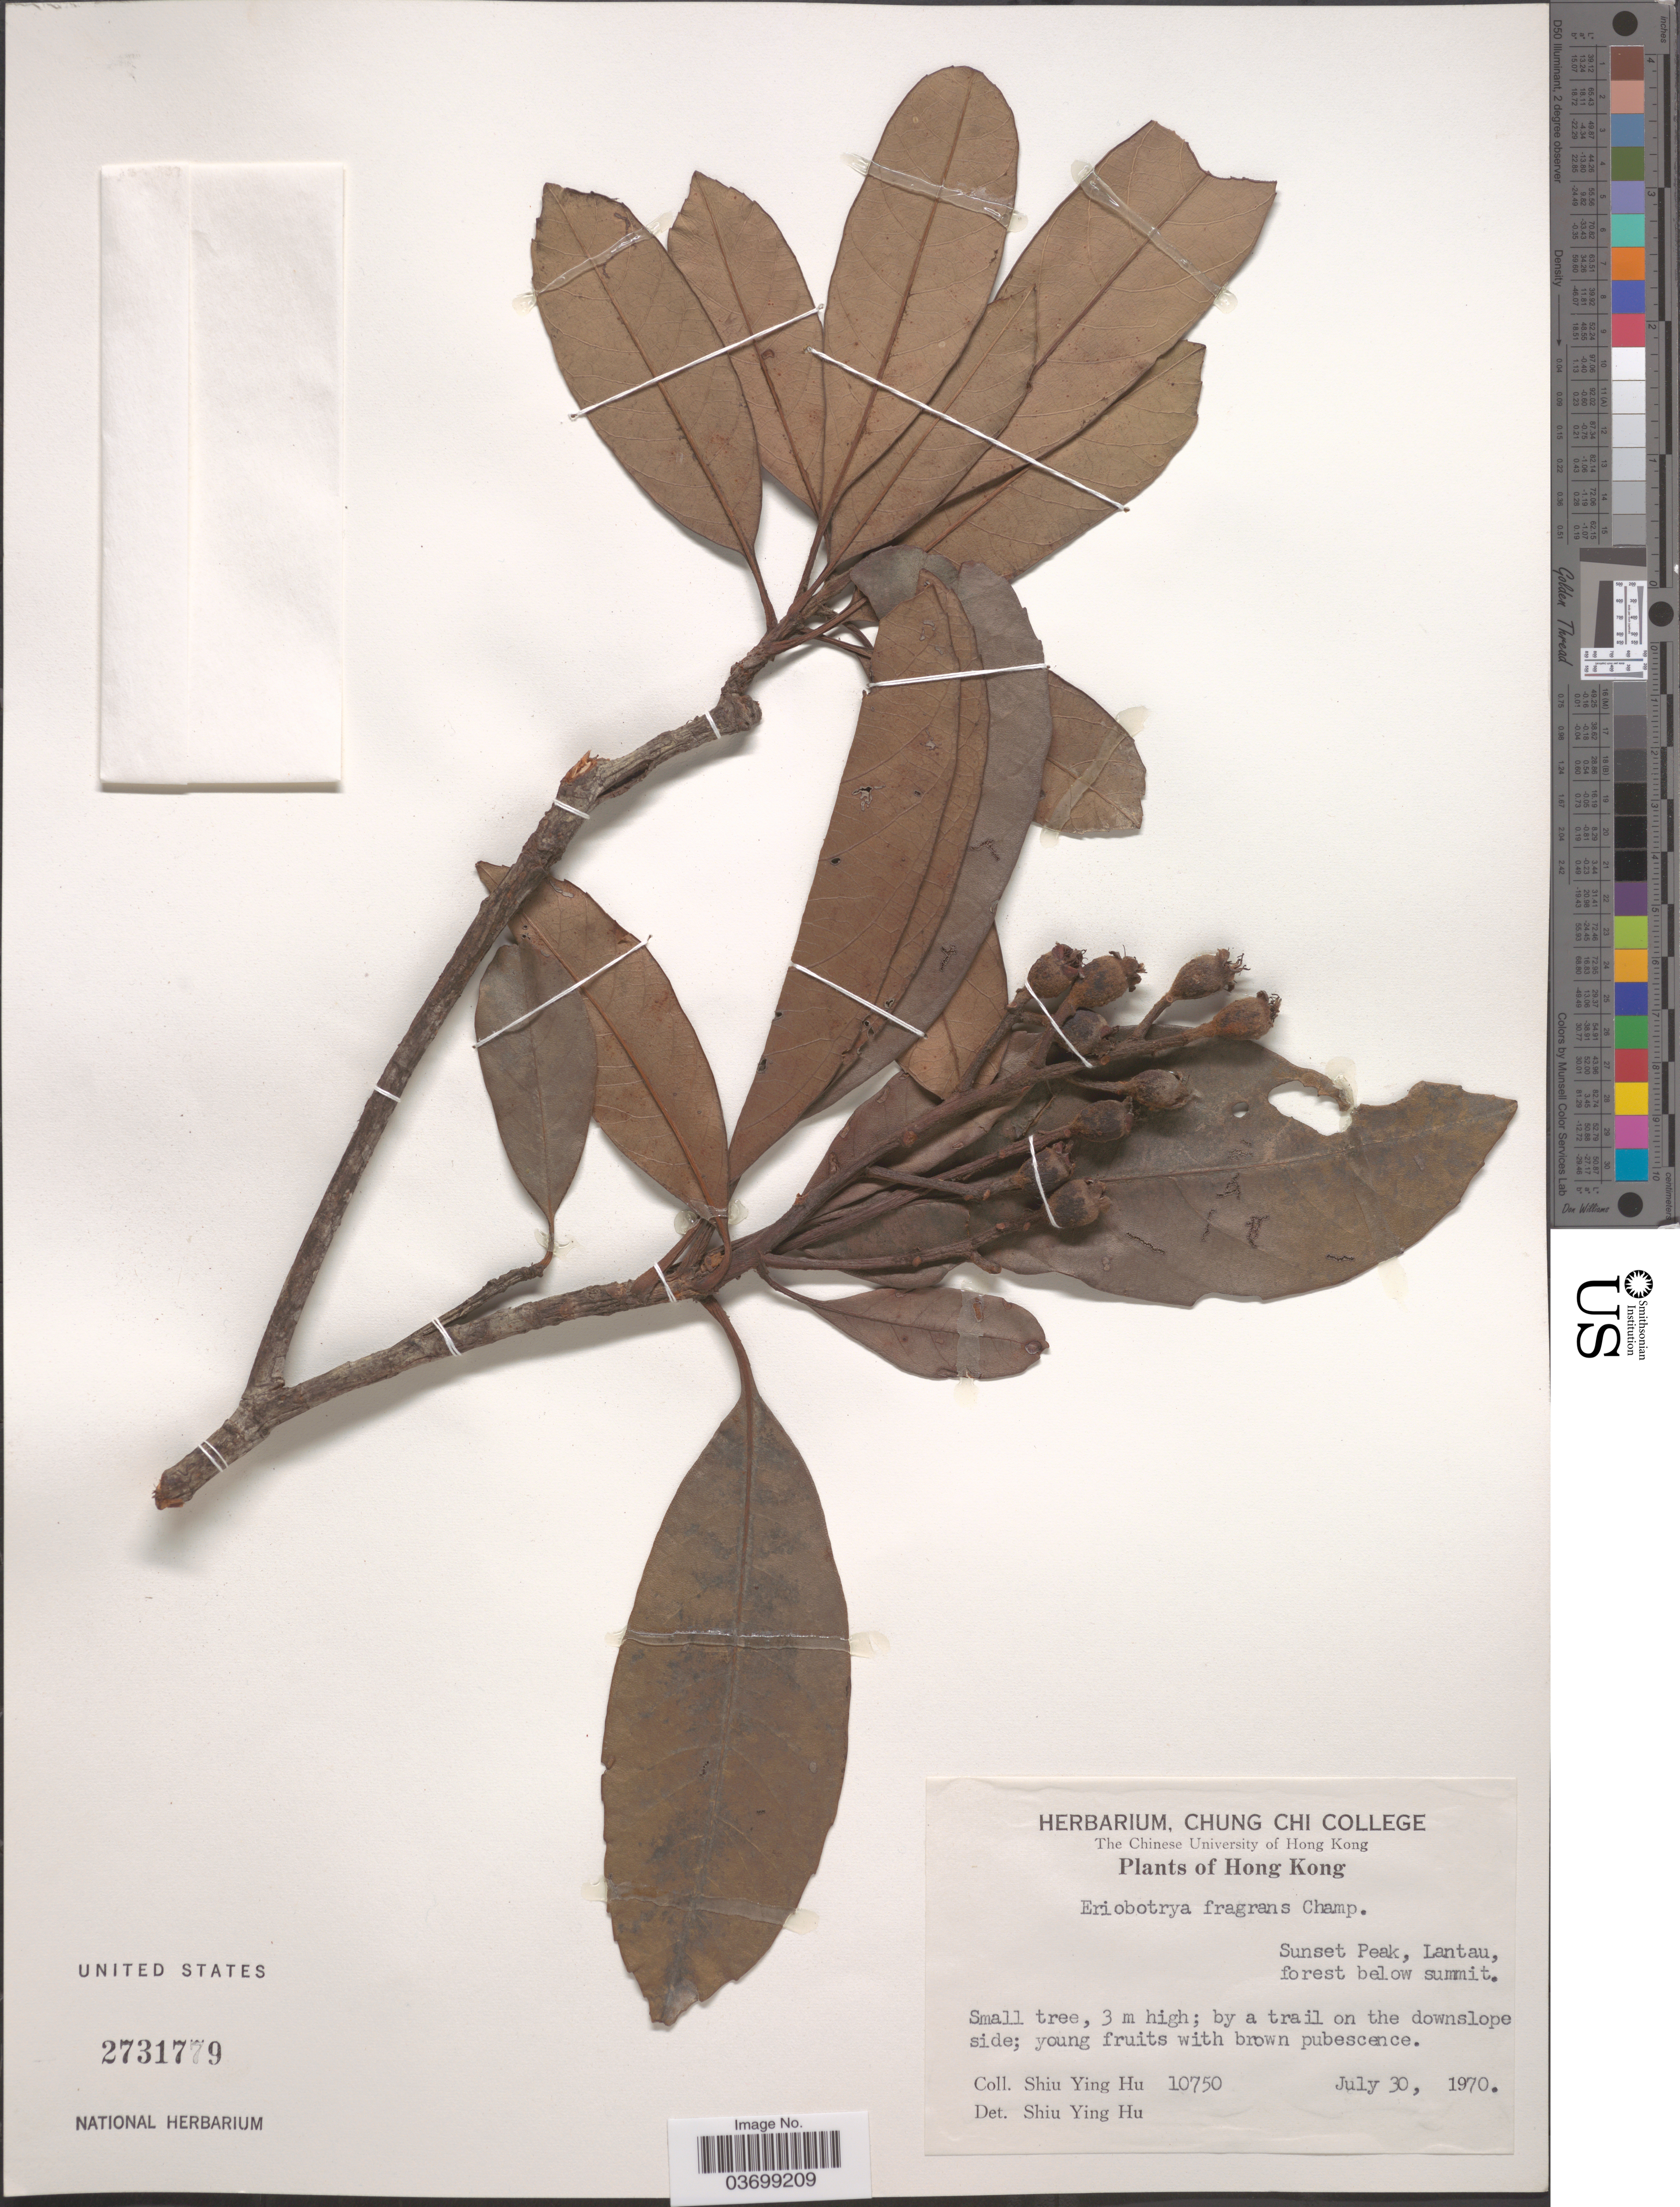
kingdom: Plantae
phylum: Tracheophyta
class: Magnoliopsida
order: Rosales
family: Rosaceae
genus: Rhaphiolepis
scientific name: Rhaphiolepis williamtelliana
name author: (Champ. ex Benth.) B.B. Liu & J. Wen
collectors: S. Y. Hu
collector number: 10750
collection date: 1970-07-30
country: China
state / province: Hong Kong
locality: Sunset Peak, Lantau, forest below summit. By a trail on the downslope side.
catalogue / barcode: US 2731779